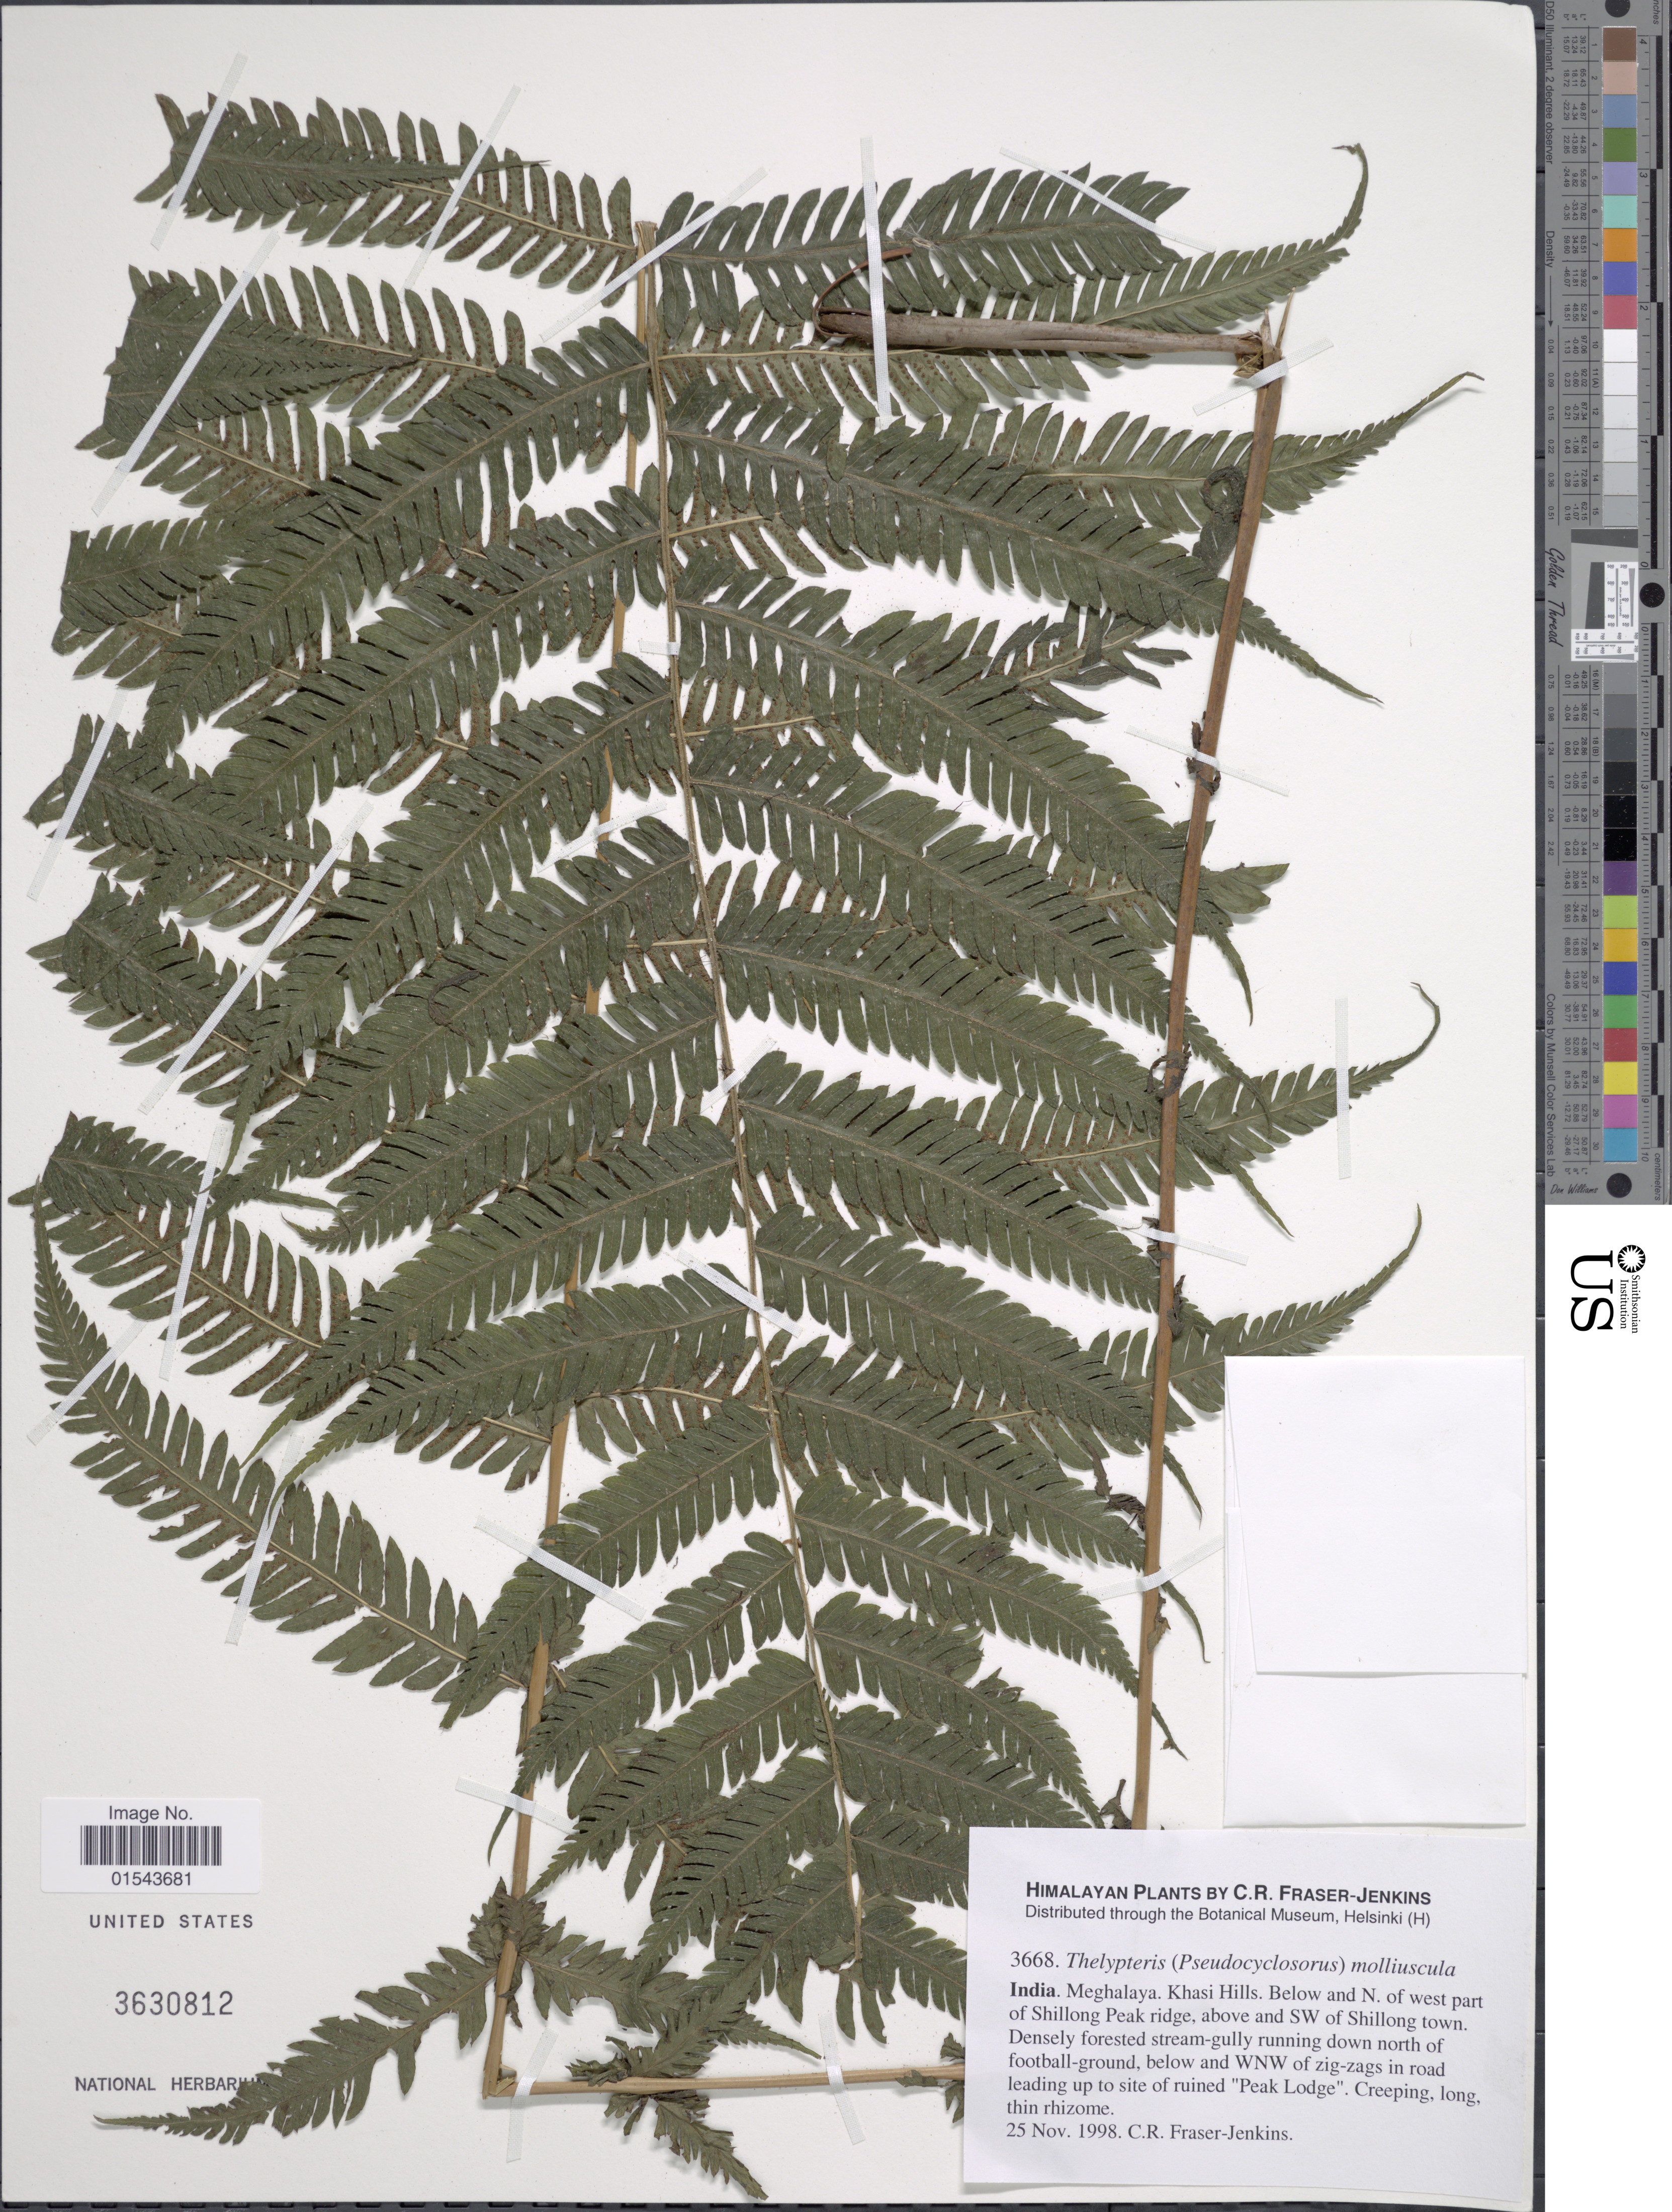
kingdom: Plantae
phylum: Tracheophyta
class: Polypodiopsida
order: Polypodiales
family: Thelypteridaceae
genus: Christella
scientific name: Christella molliuscula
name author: (Wall.) Holttum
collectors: C. R. Fraser-Jenkins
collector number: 3668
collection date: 1998-11-25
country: India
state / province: Meghalaya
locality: Meghalaya. Khasi Hills. Below and N. of west part of Shillong Peak ridge, above and SW of Shillong town. Densely forested stream-gully running down north of football-ground, below and WNW of zig-zags in road leading up to site of ruined "Peak Lodge". Himalaya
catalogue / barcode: US 3630812